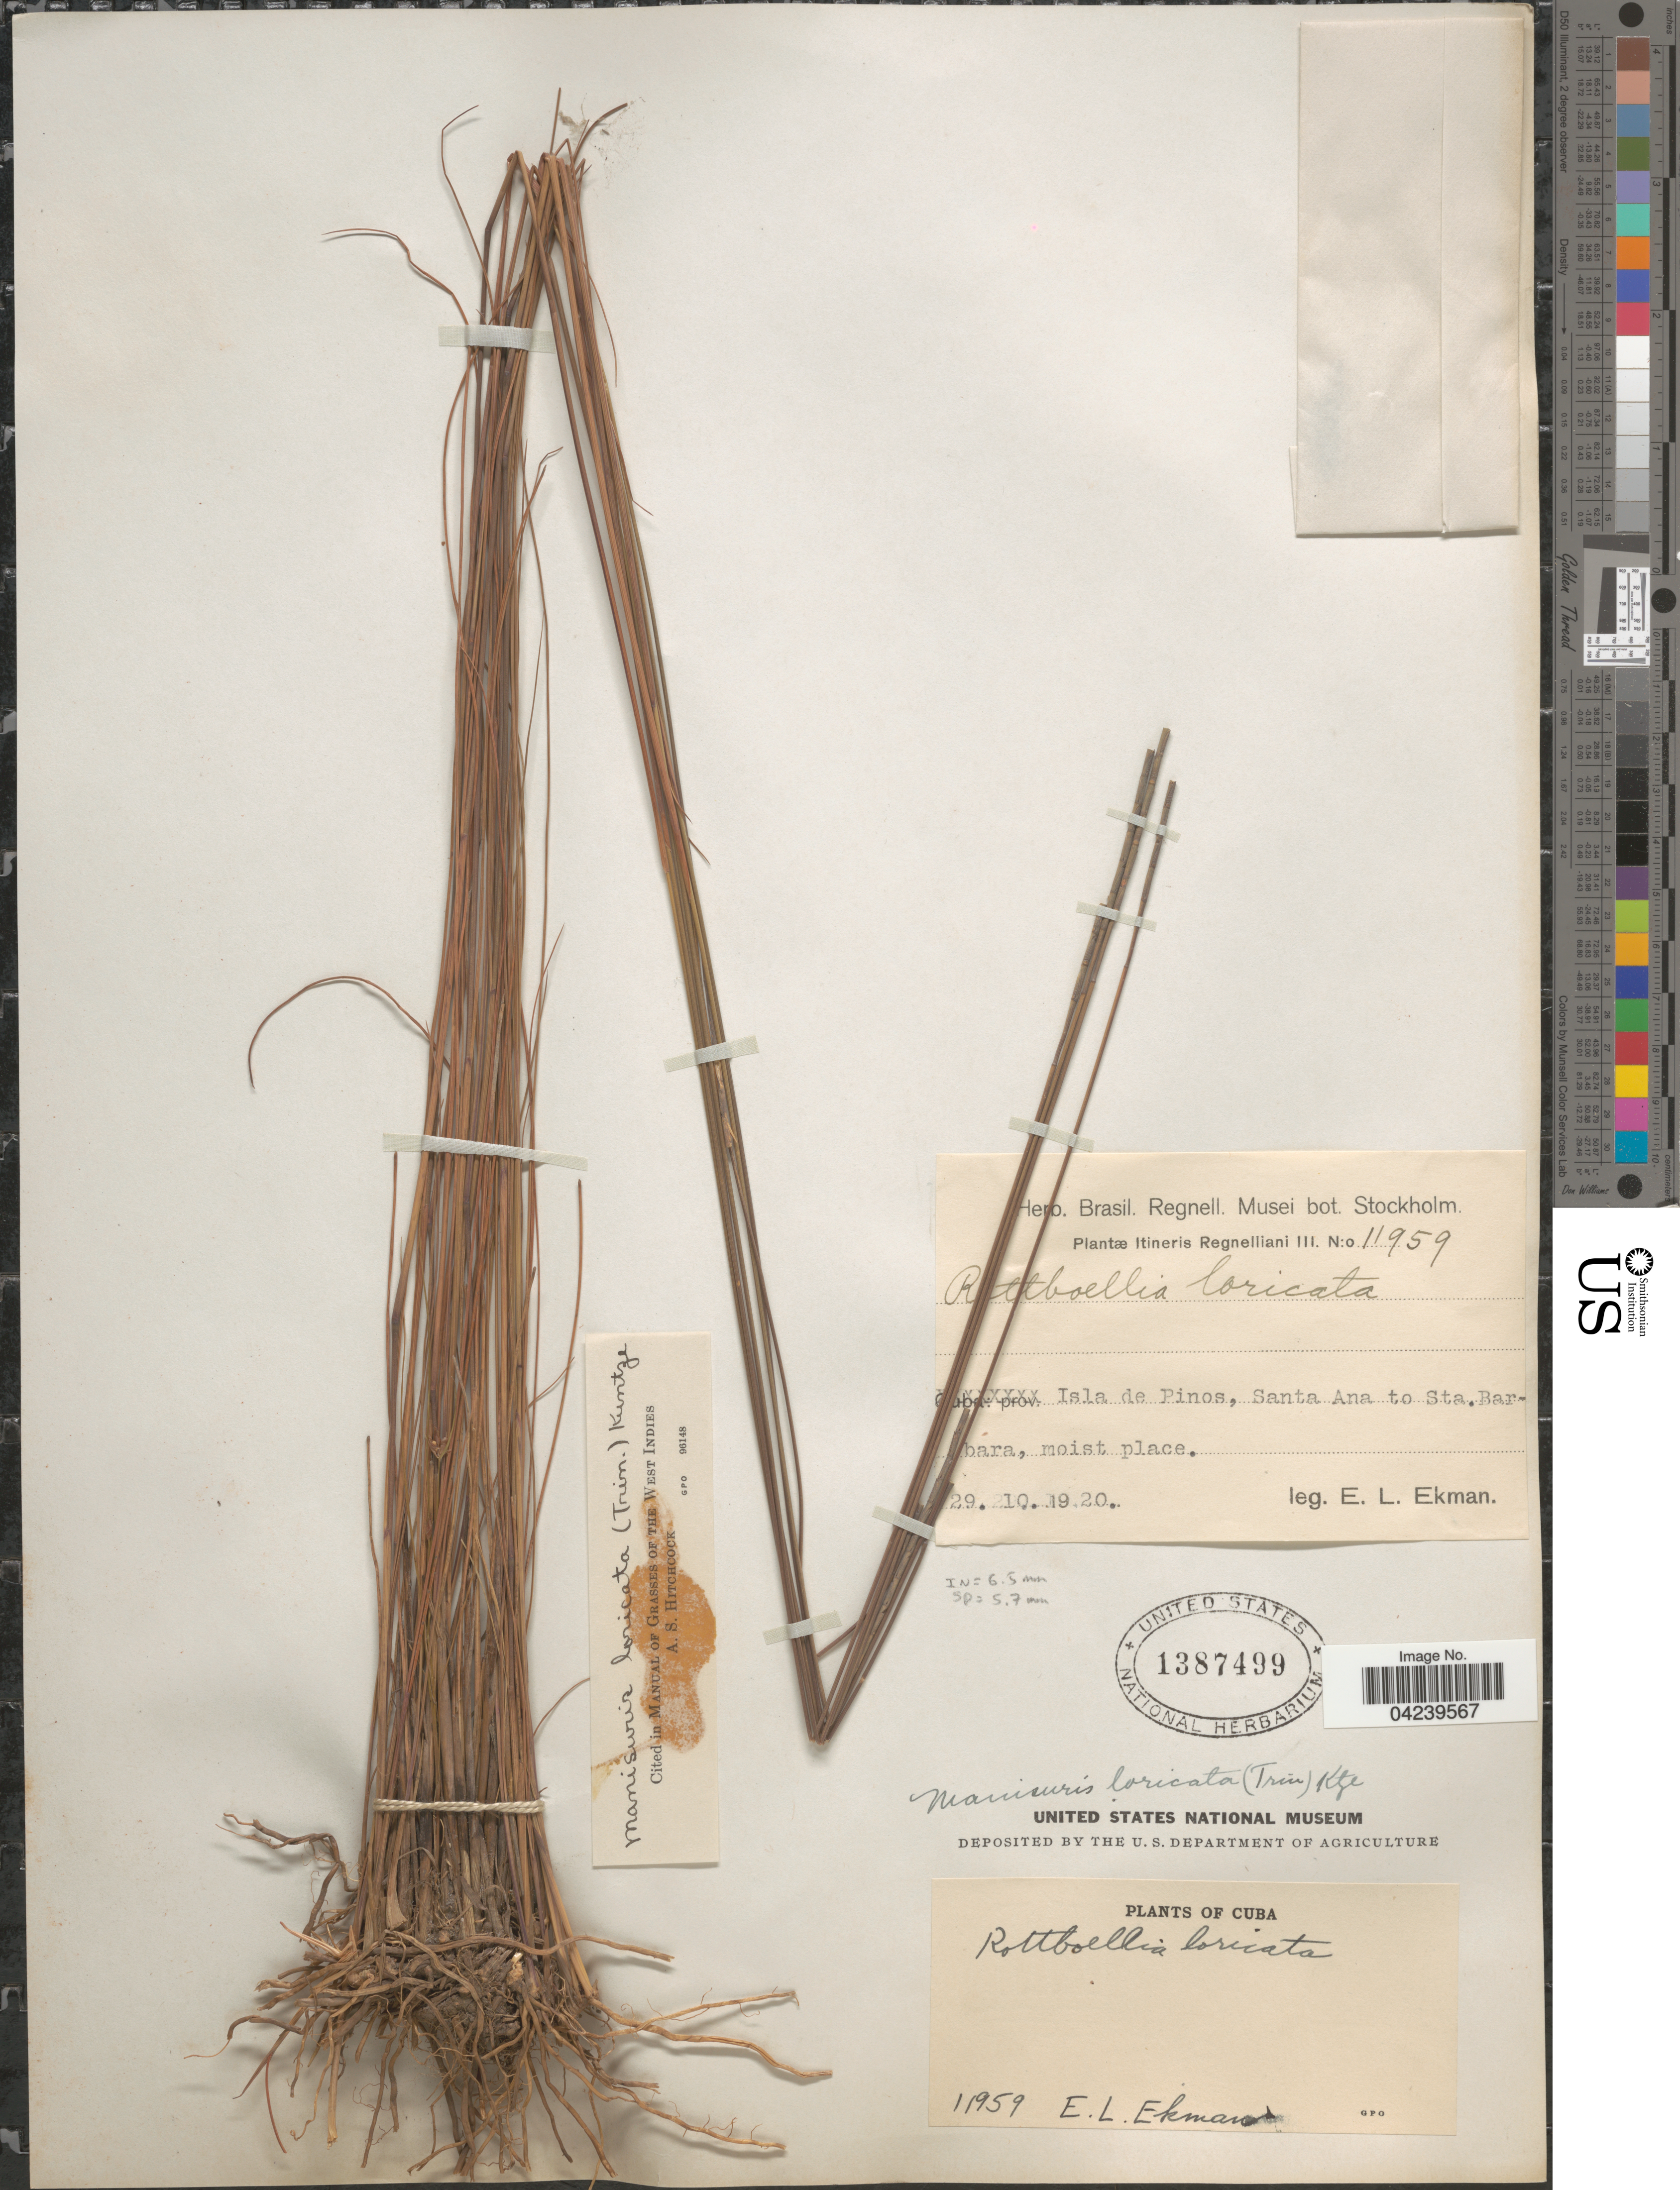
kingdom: Plantae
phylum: Tracheophyta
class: Liliopsida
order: Poales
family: Poaceae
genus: Rhytachne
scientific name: Rhytachne rottboellioides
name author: Desv.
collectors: E. L. Ekman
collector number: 11959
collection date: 1920-10-29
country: Cuba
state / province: Isla de la Juventud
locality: Itineris Regnelliani III. Isla de Pinos, Santa Ana to Sta. Barbara.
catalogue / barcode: US 1387499